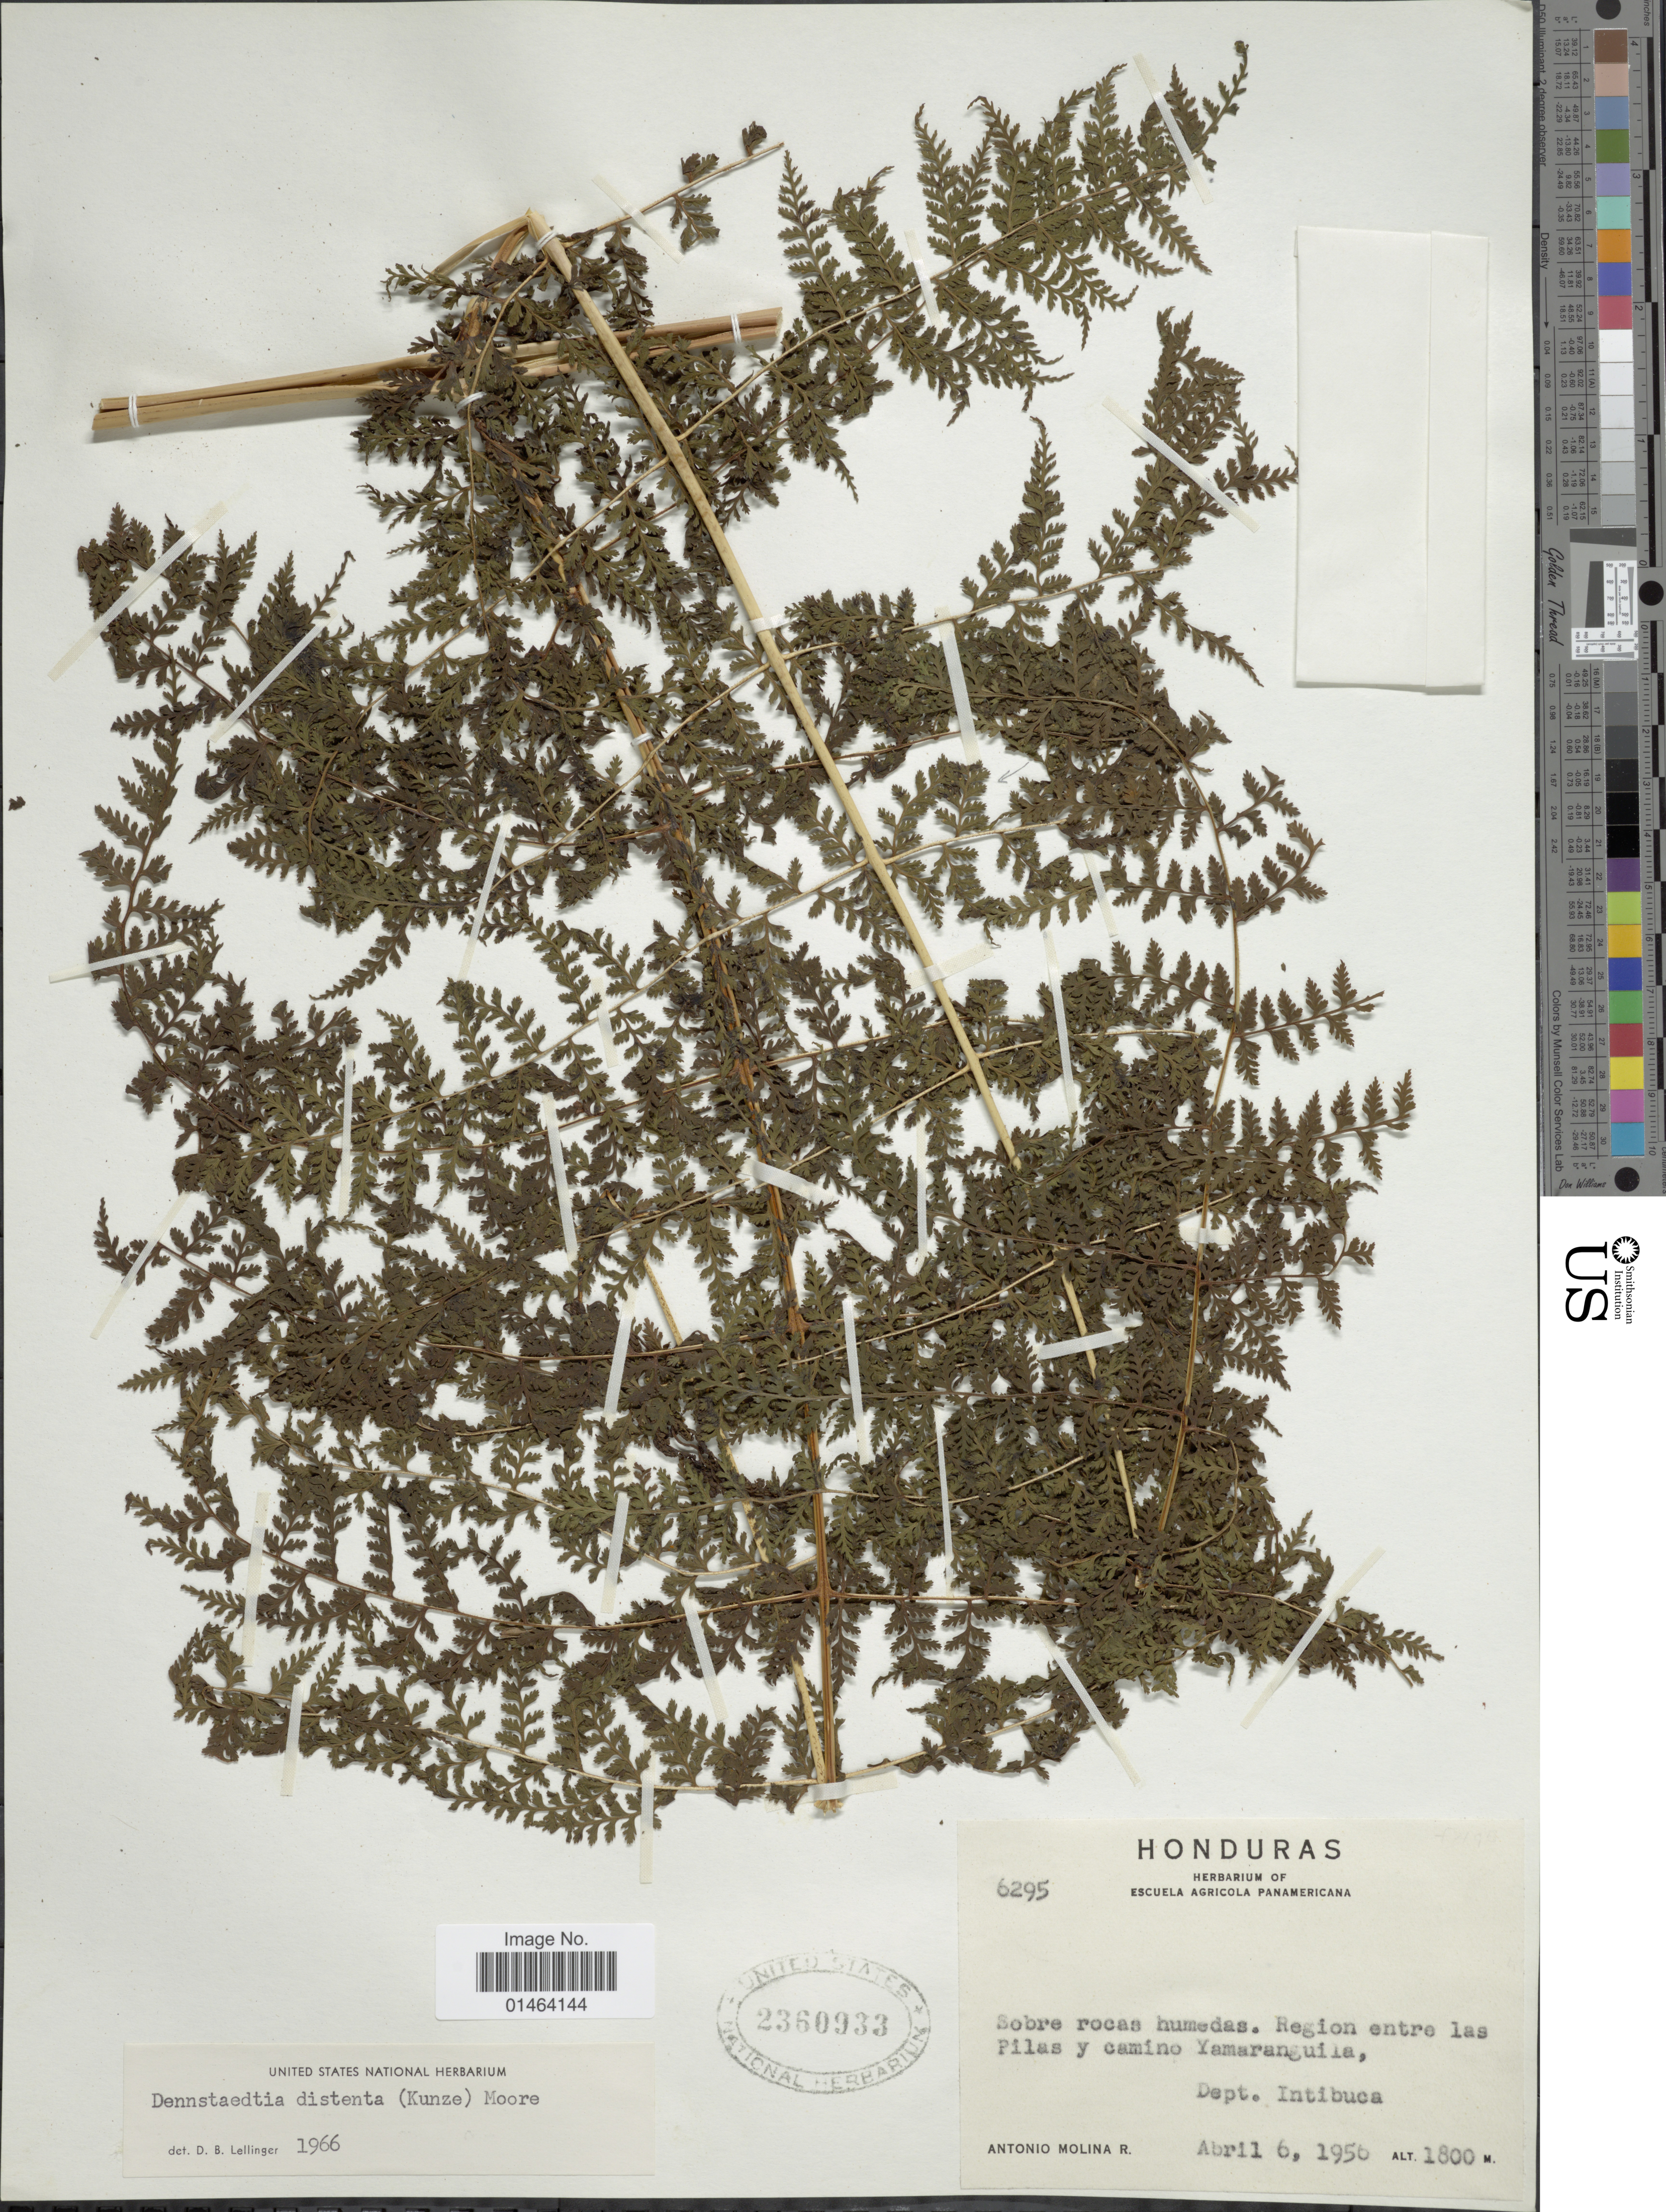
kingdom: Plantae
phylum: Tracheophyta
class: Polypodiopsida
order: Polypodiales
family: Dennstaedtiaceae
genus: Dennstaedtia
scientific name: Dennstaedtia distenta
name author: (Kunze) T. Moore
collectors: A. Molina R.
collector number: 6295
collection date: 1950-04-06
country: Honduras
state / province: Intibuca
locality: Honduras, Sobre rocas humedas, Region entre las Pilas y camino Yamaranguila.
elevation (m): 1800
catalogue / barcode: US 2360933